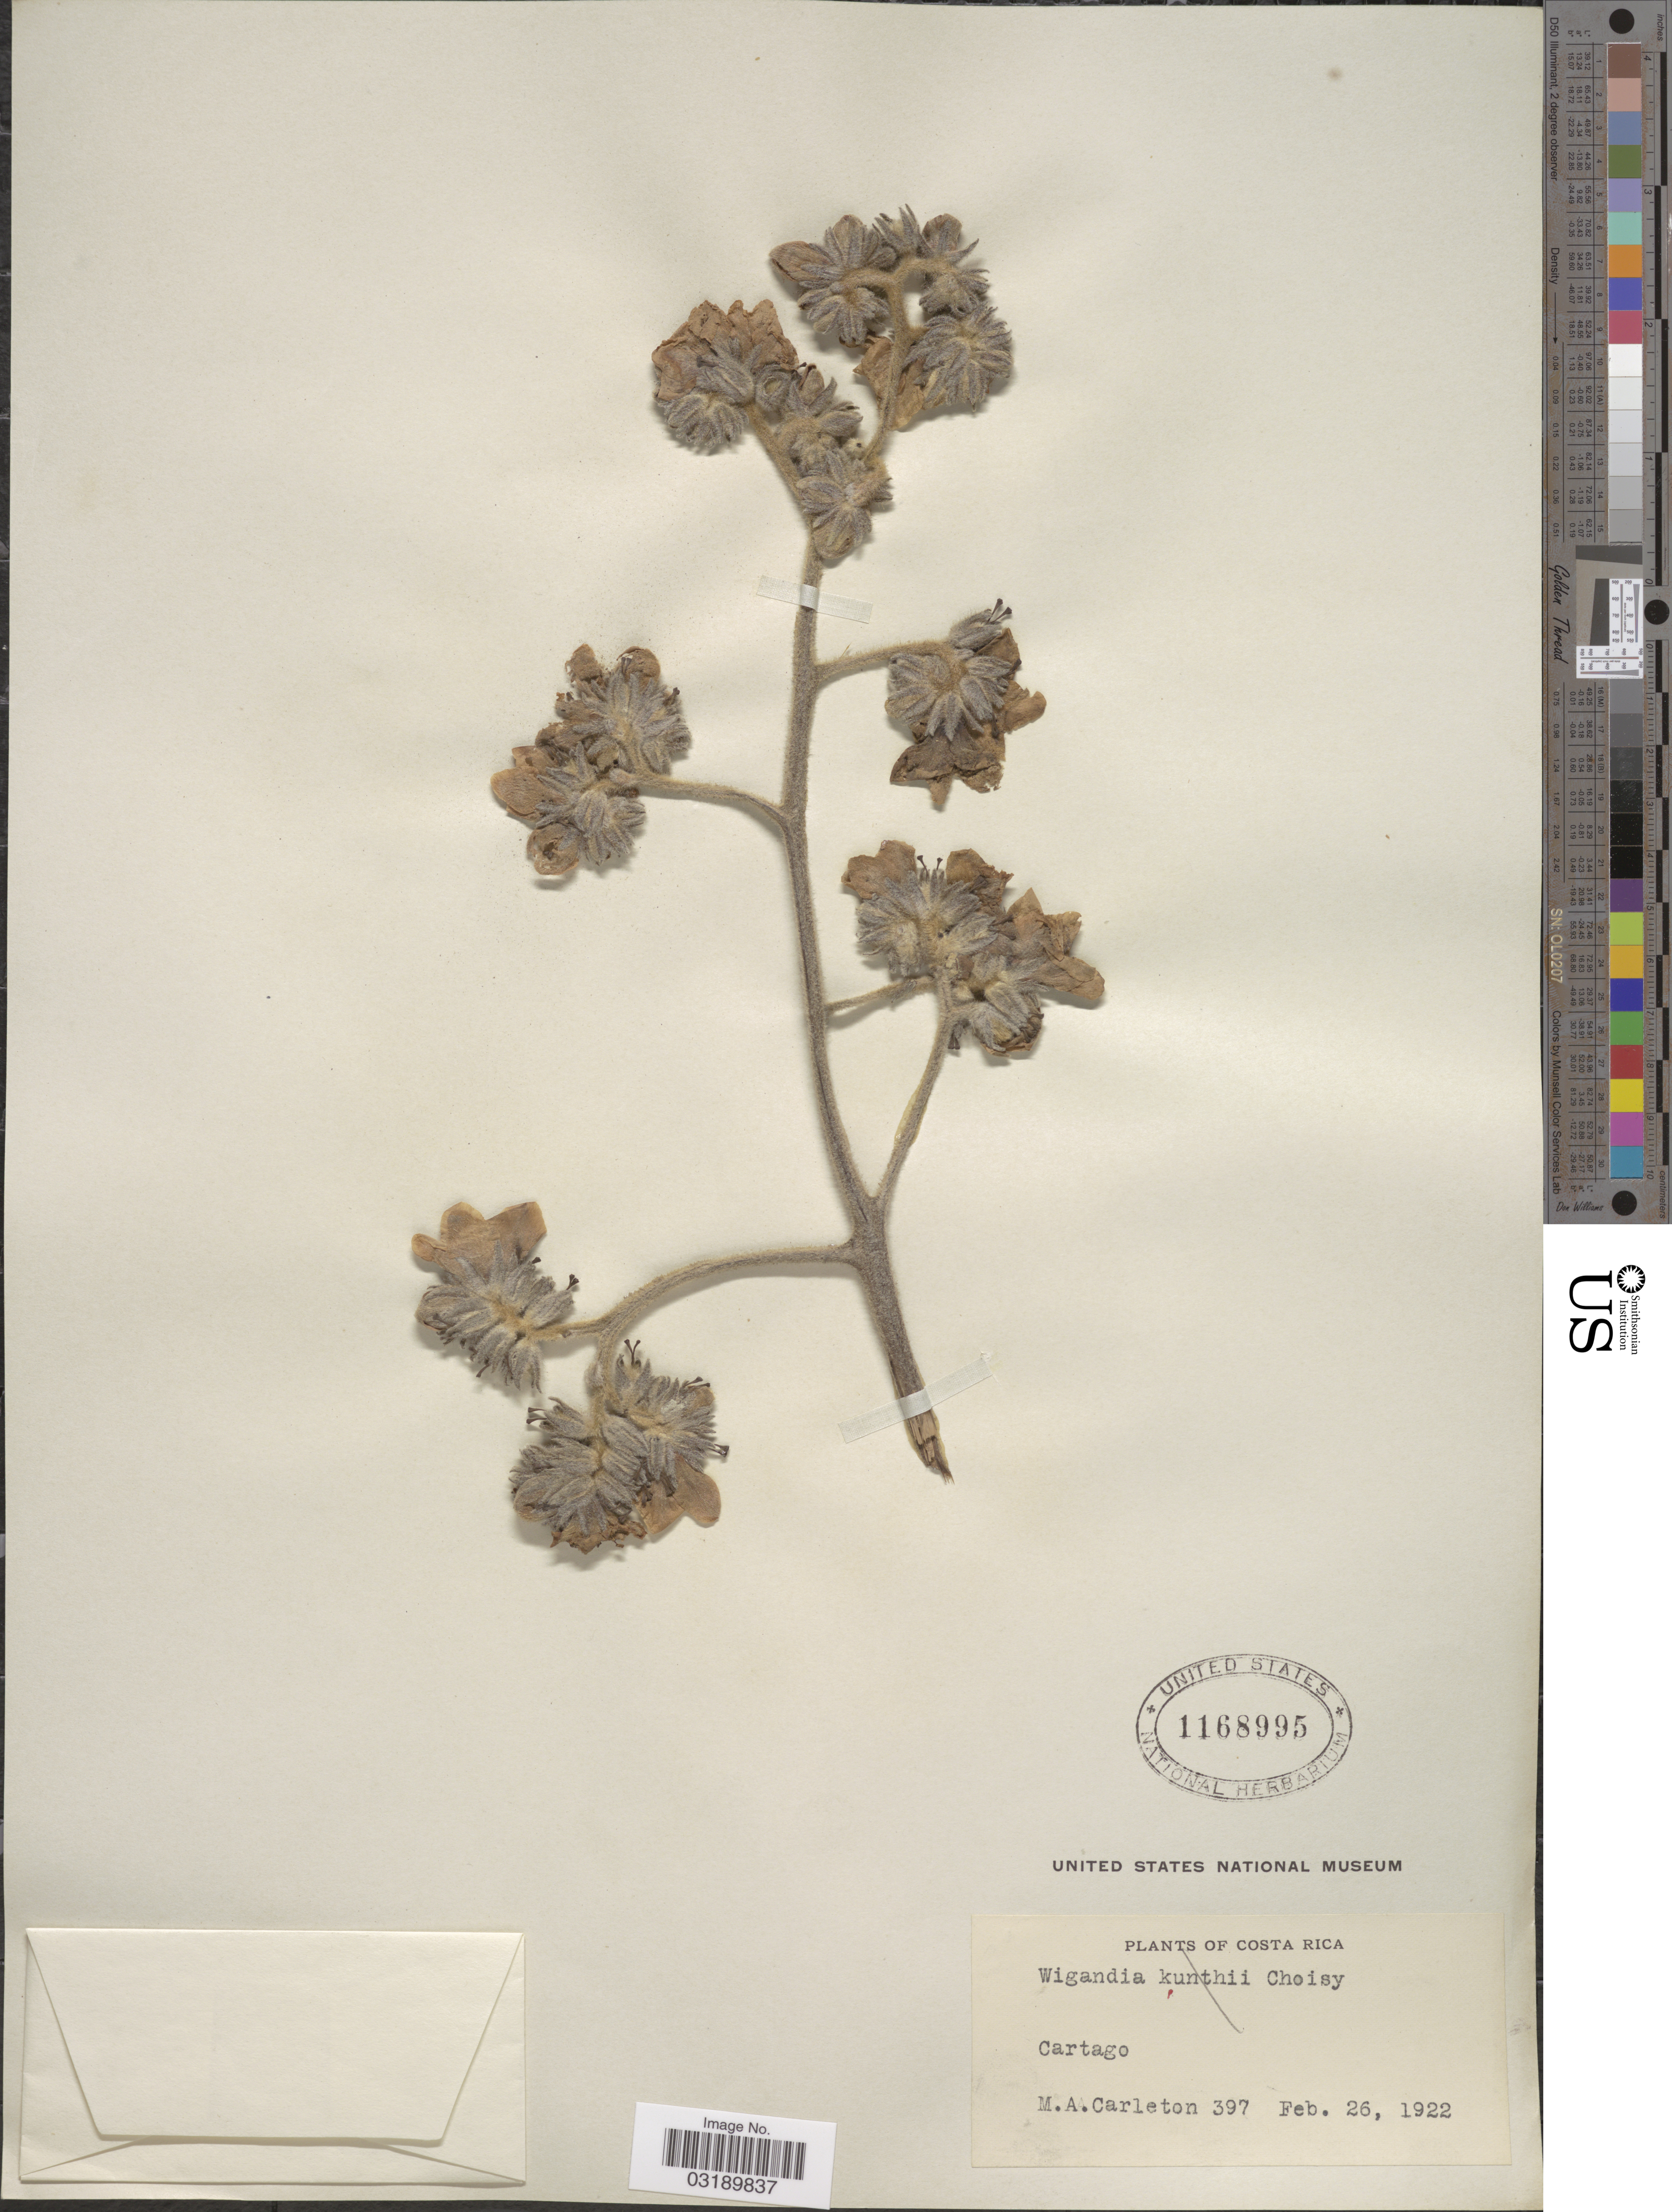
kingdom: Plantae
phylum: Tracheophyta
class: Magnoliopsida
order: Boraginales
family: Namaceae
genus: Wigandia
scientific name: Wigandia caracasana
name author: Kunth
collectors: M. A. Carleton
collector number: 397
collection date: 1922-02-26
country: Costa Rica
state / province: Cartago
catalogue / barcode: US 1168995